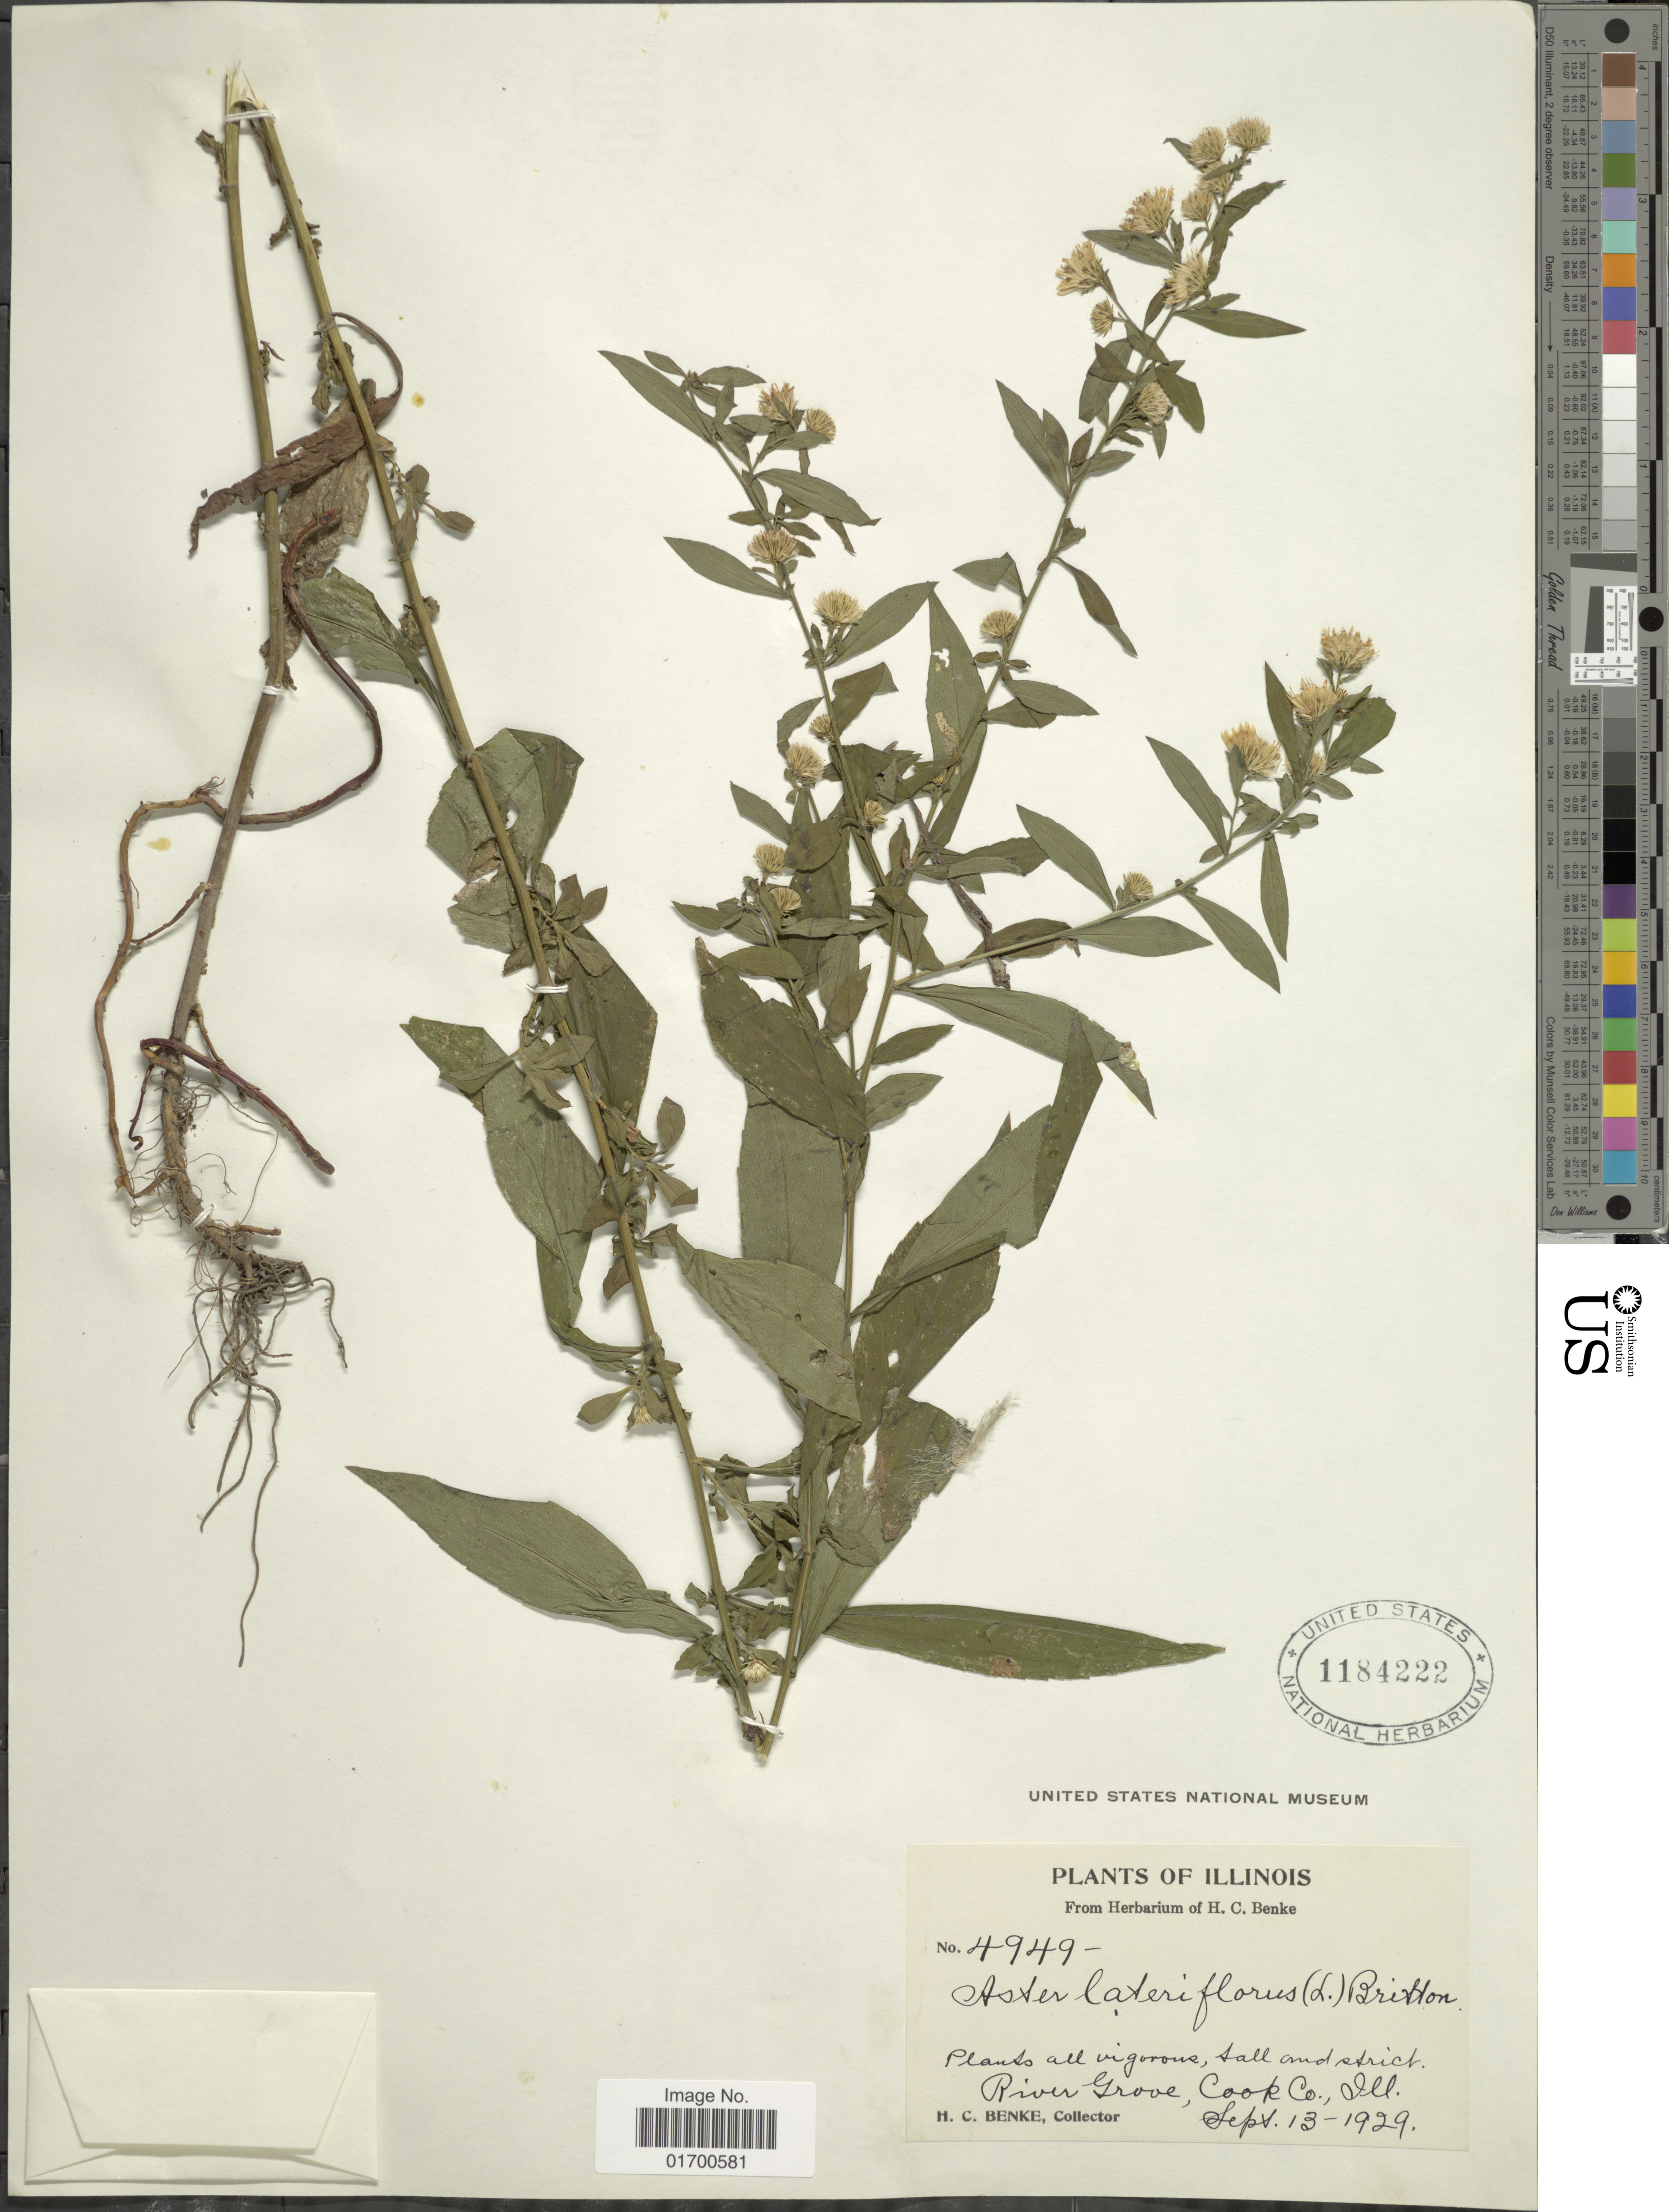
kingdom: Plantae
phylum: Tracheophyta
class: Magnoliopsida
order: Asterales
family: Asteraceae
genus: Symphyotrichum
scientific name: Symphyotrichum lateriflorum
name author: (L.) Á. Löve & D. Löve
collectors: H. Benke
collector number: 4949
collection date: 1929-09-13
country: United States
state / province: Illinois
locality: River Grove, Cook Co., Ill.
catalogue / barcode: US 1184222